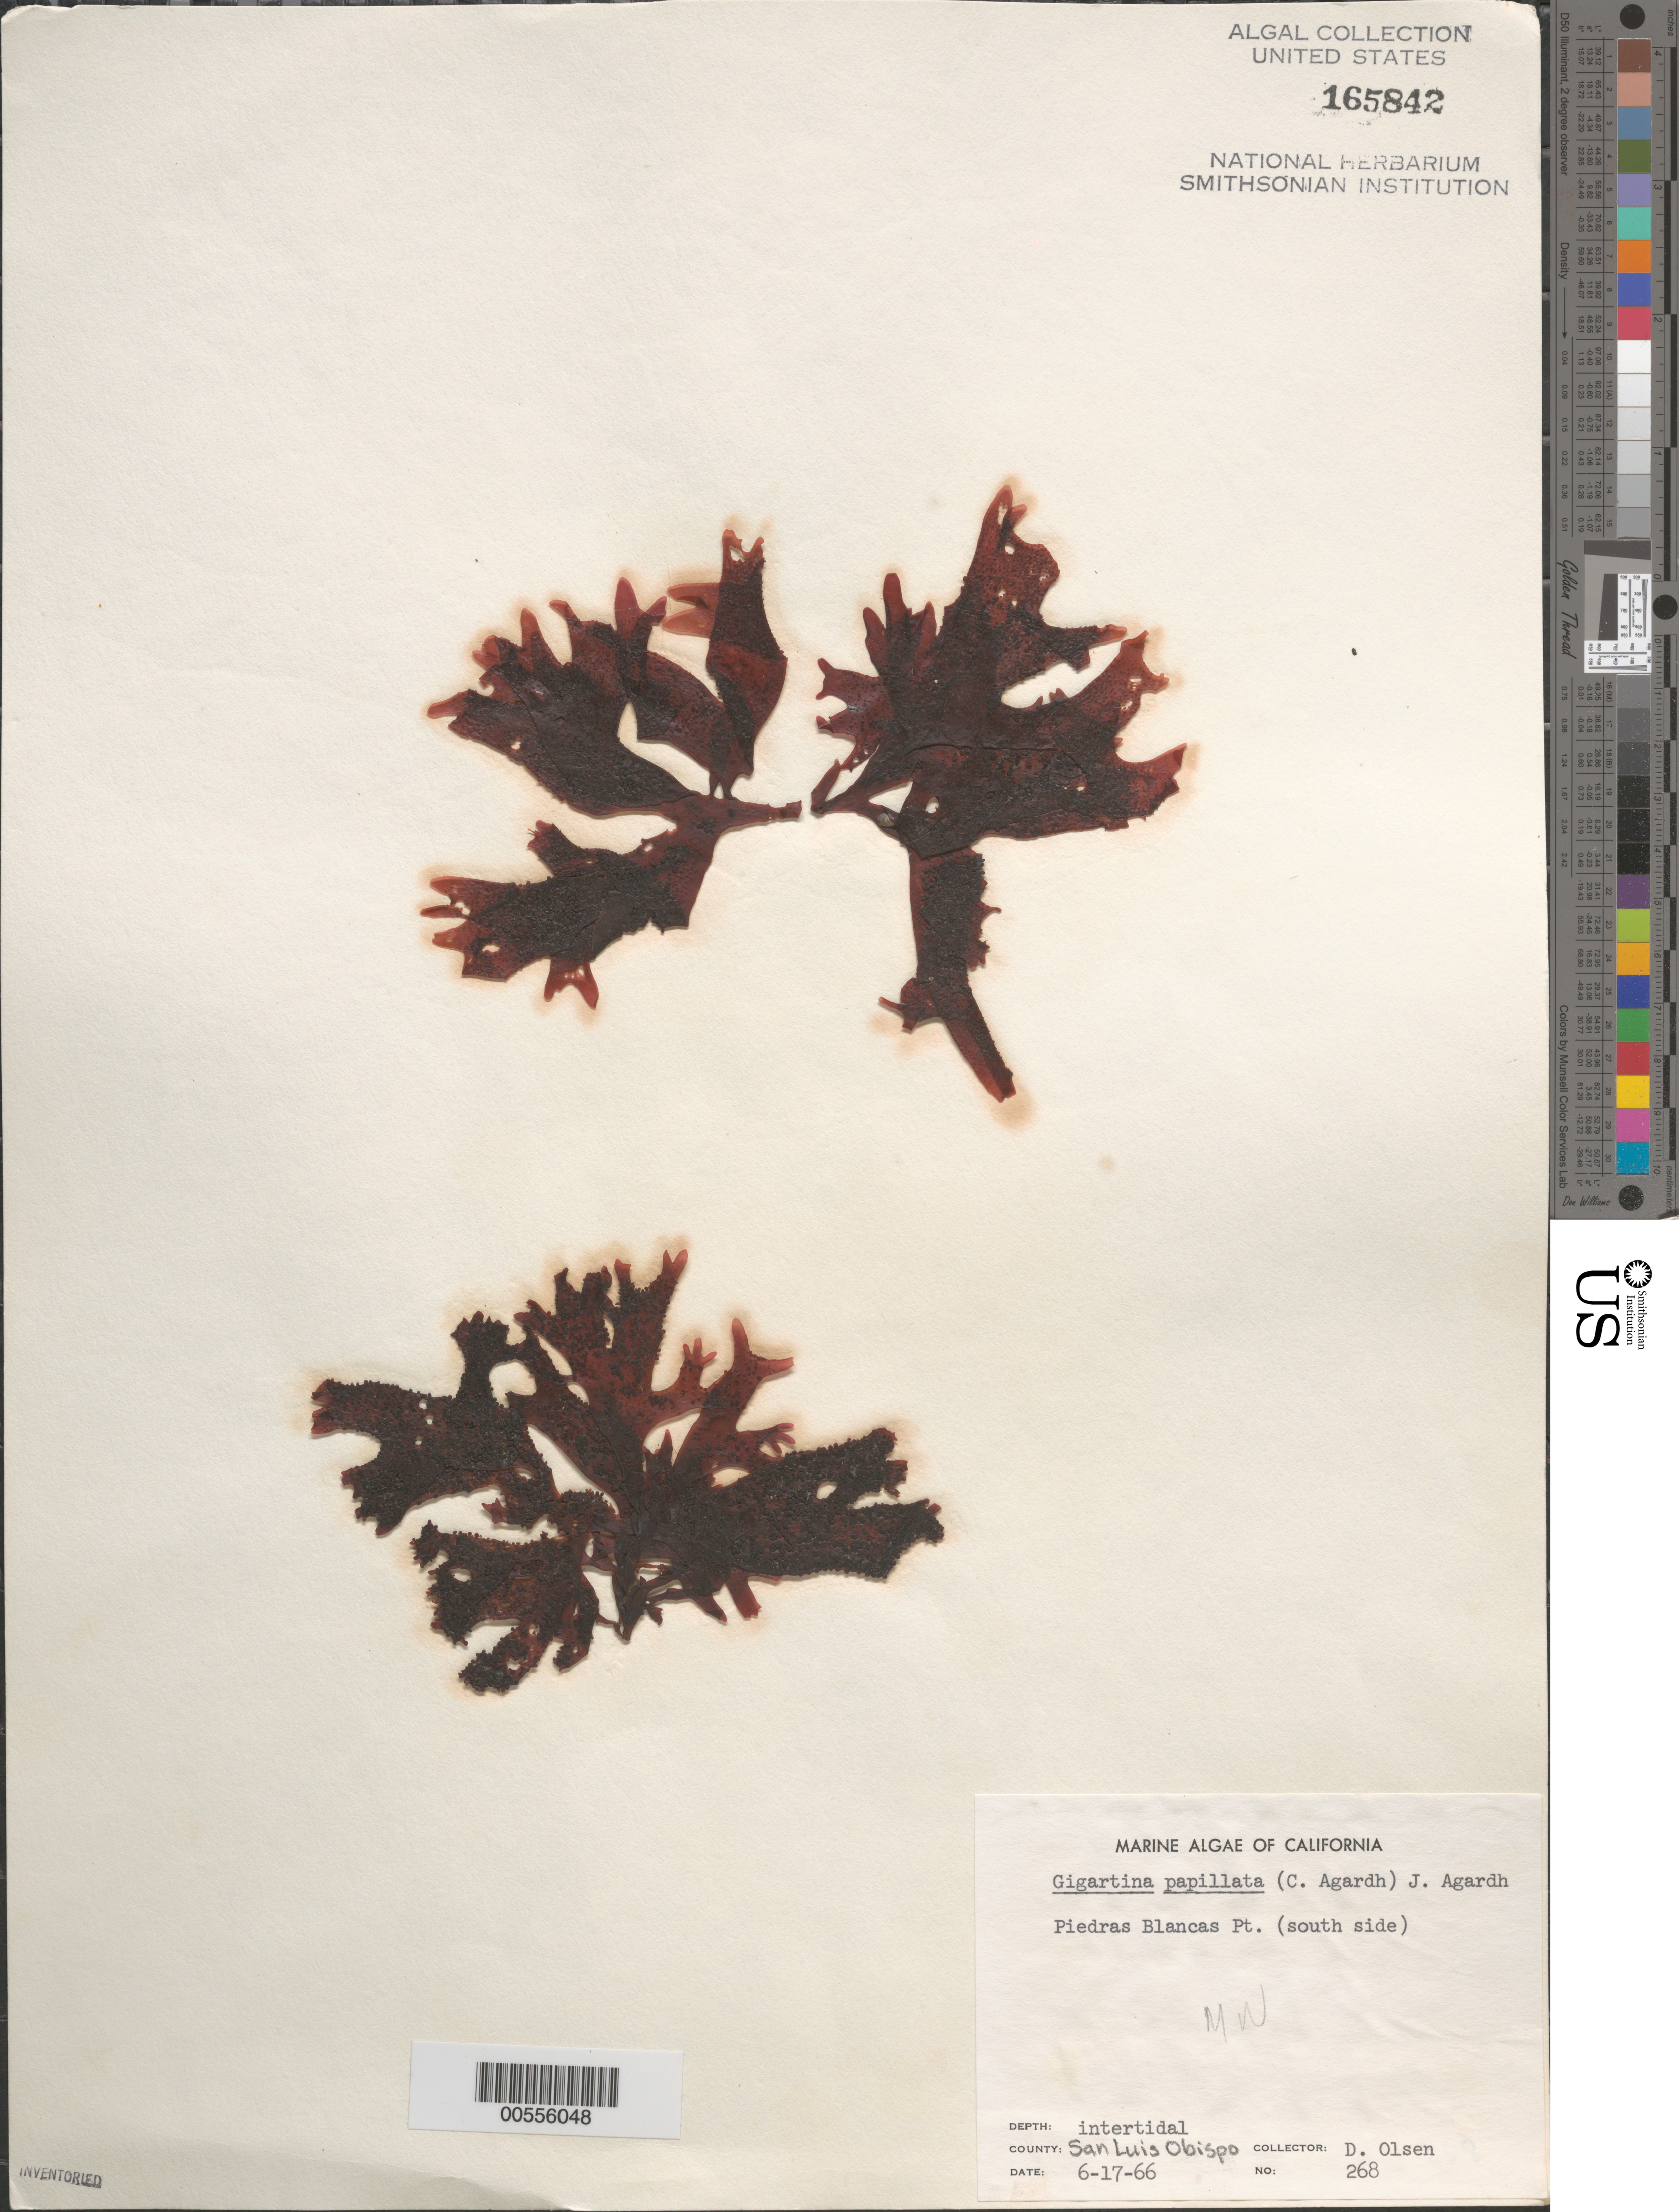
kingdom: Plantae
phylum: Rhodophyta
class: Florideophyceae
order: Gigartinales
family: Phyllophoraceae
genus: Mastocarpus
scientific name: Mastocarpus papillatus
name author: (C. Agardh) Kütz.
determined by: Algae name updating Project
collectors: D. Olsen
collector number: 268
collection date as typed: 17 Jun 1966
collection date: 1966-06-17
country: United States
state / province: California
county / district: San Luis Obispo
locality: Piedras Blancas Point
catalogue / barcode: US 165842